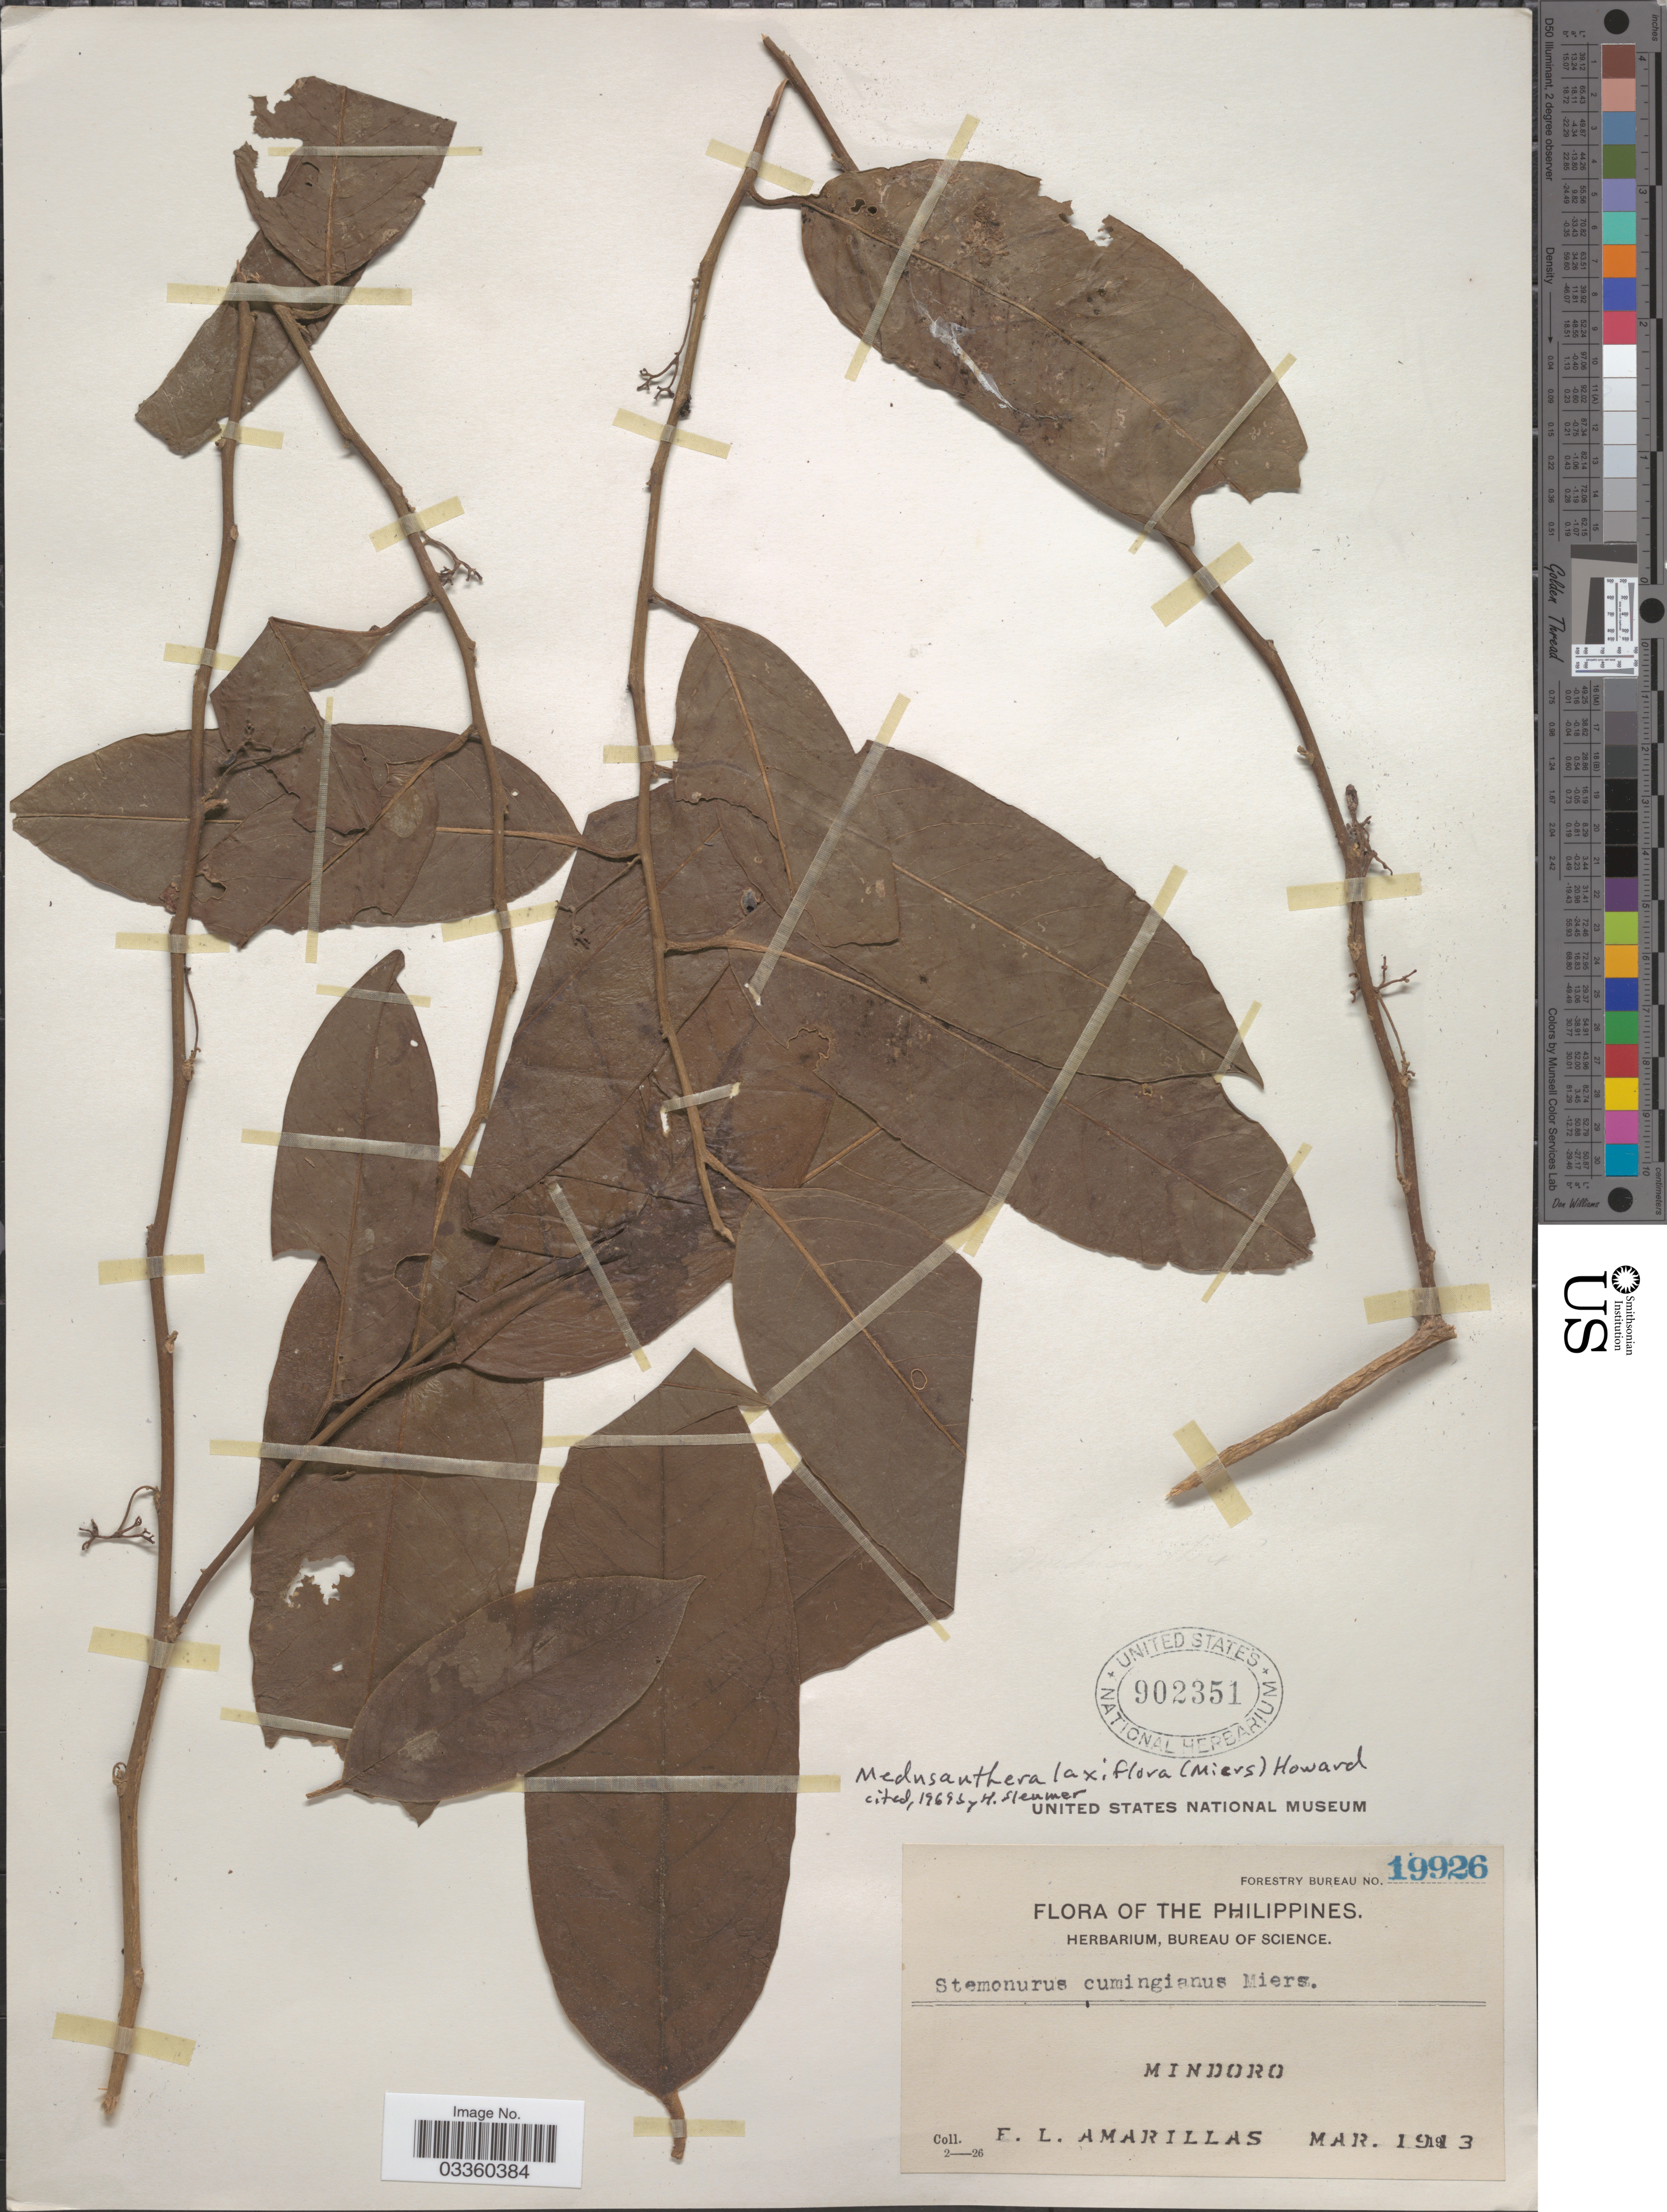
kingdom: Plantae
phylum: Tracheophyta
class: Magnoliopsida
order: Cardiopteridales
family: Stemonuraceae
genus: Medusanthera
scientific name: Medusanthera laxiflora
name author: (Miers) R.A. Howard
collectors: F. Amarillas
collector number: Forestry Bureau 19926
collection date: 1913-03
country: Philippines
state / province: Mimaropa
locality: Mindoro.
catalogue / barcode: US 902351